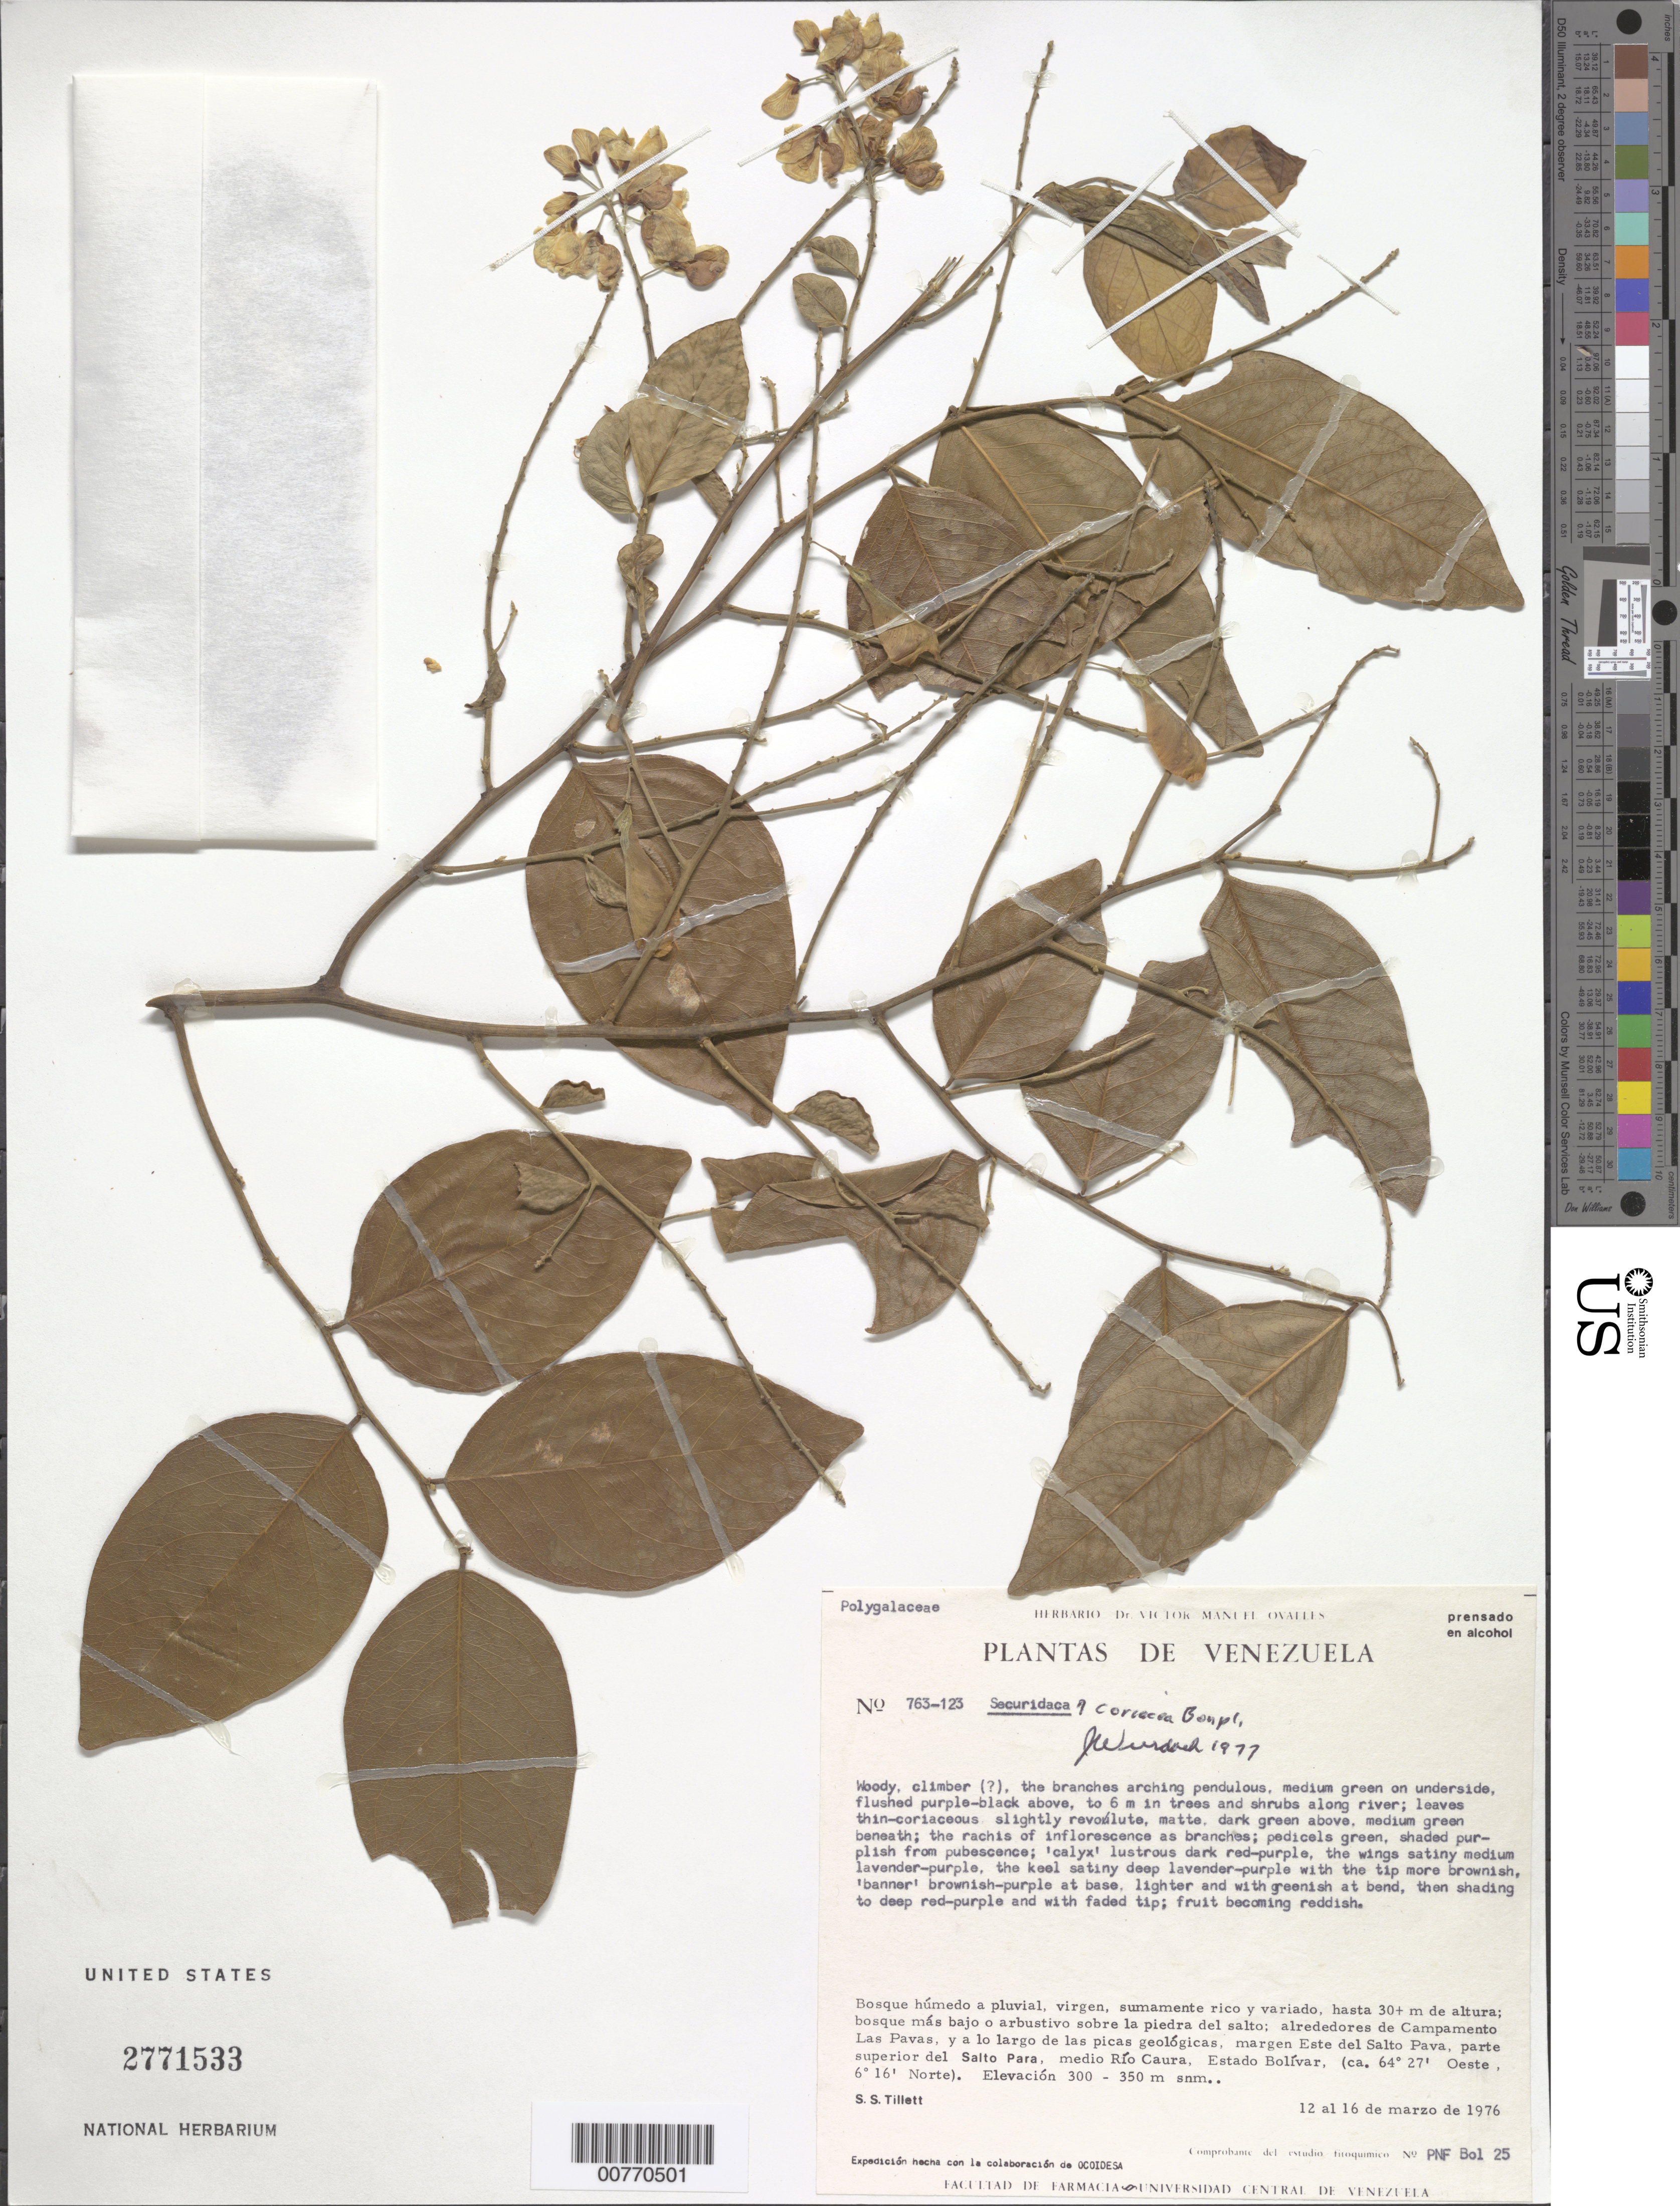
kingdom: Plantae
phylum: Tracheophyta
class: Magnoliopsida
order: Fabales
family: Polygalaceae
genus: Securidaca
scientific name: Securidaca coriacea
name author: Bonpl. ex Steud.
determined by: Wurdack, John J., (US), US (UNITED STATES)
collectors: S. S. Tillett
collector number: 763 123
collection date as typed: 12-Mar-76 to 16-Mar-76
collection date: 1976-03-12/1976-03-16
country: Venezuela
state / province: Bolívar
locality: Río Caura, E of Salto Pava, upper part of Salto Para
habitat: Bosque humedo a pluvial, virgen, summamente rico y variado, hasta 30+ m de altura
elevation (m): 300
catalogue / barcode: US 2771533